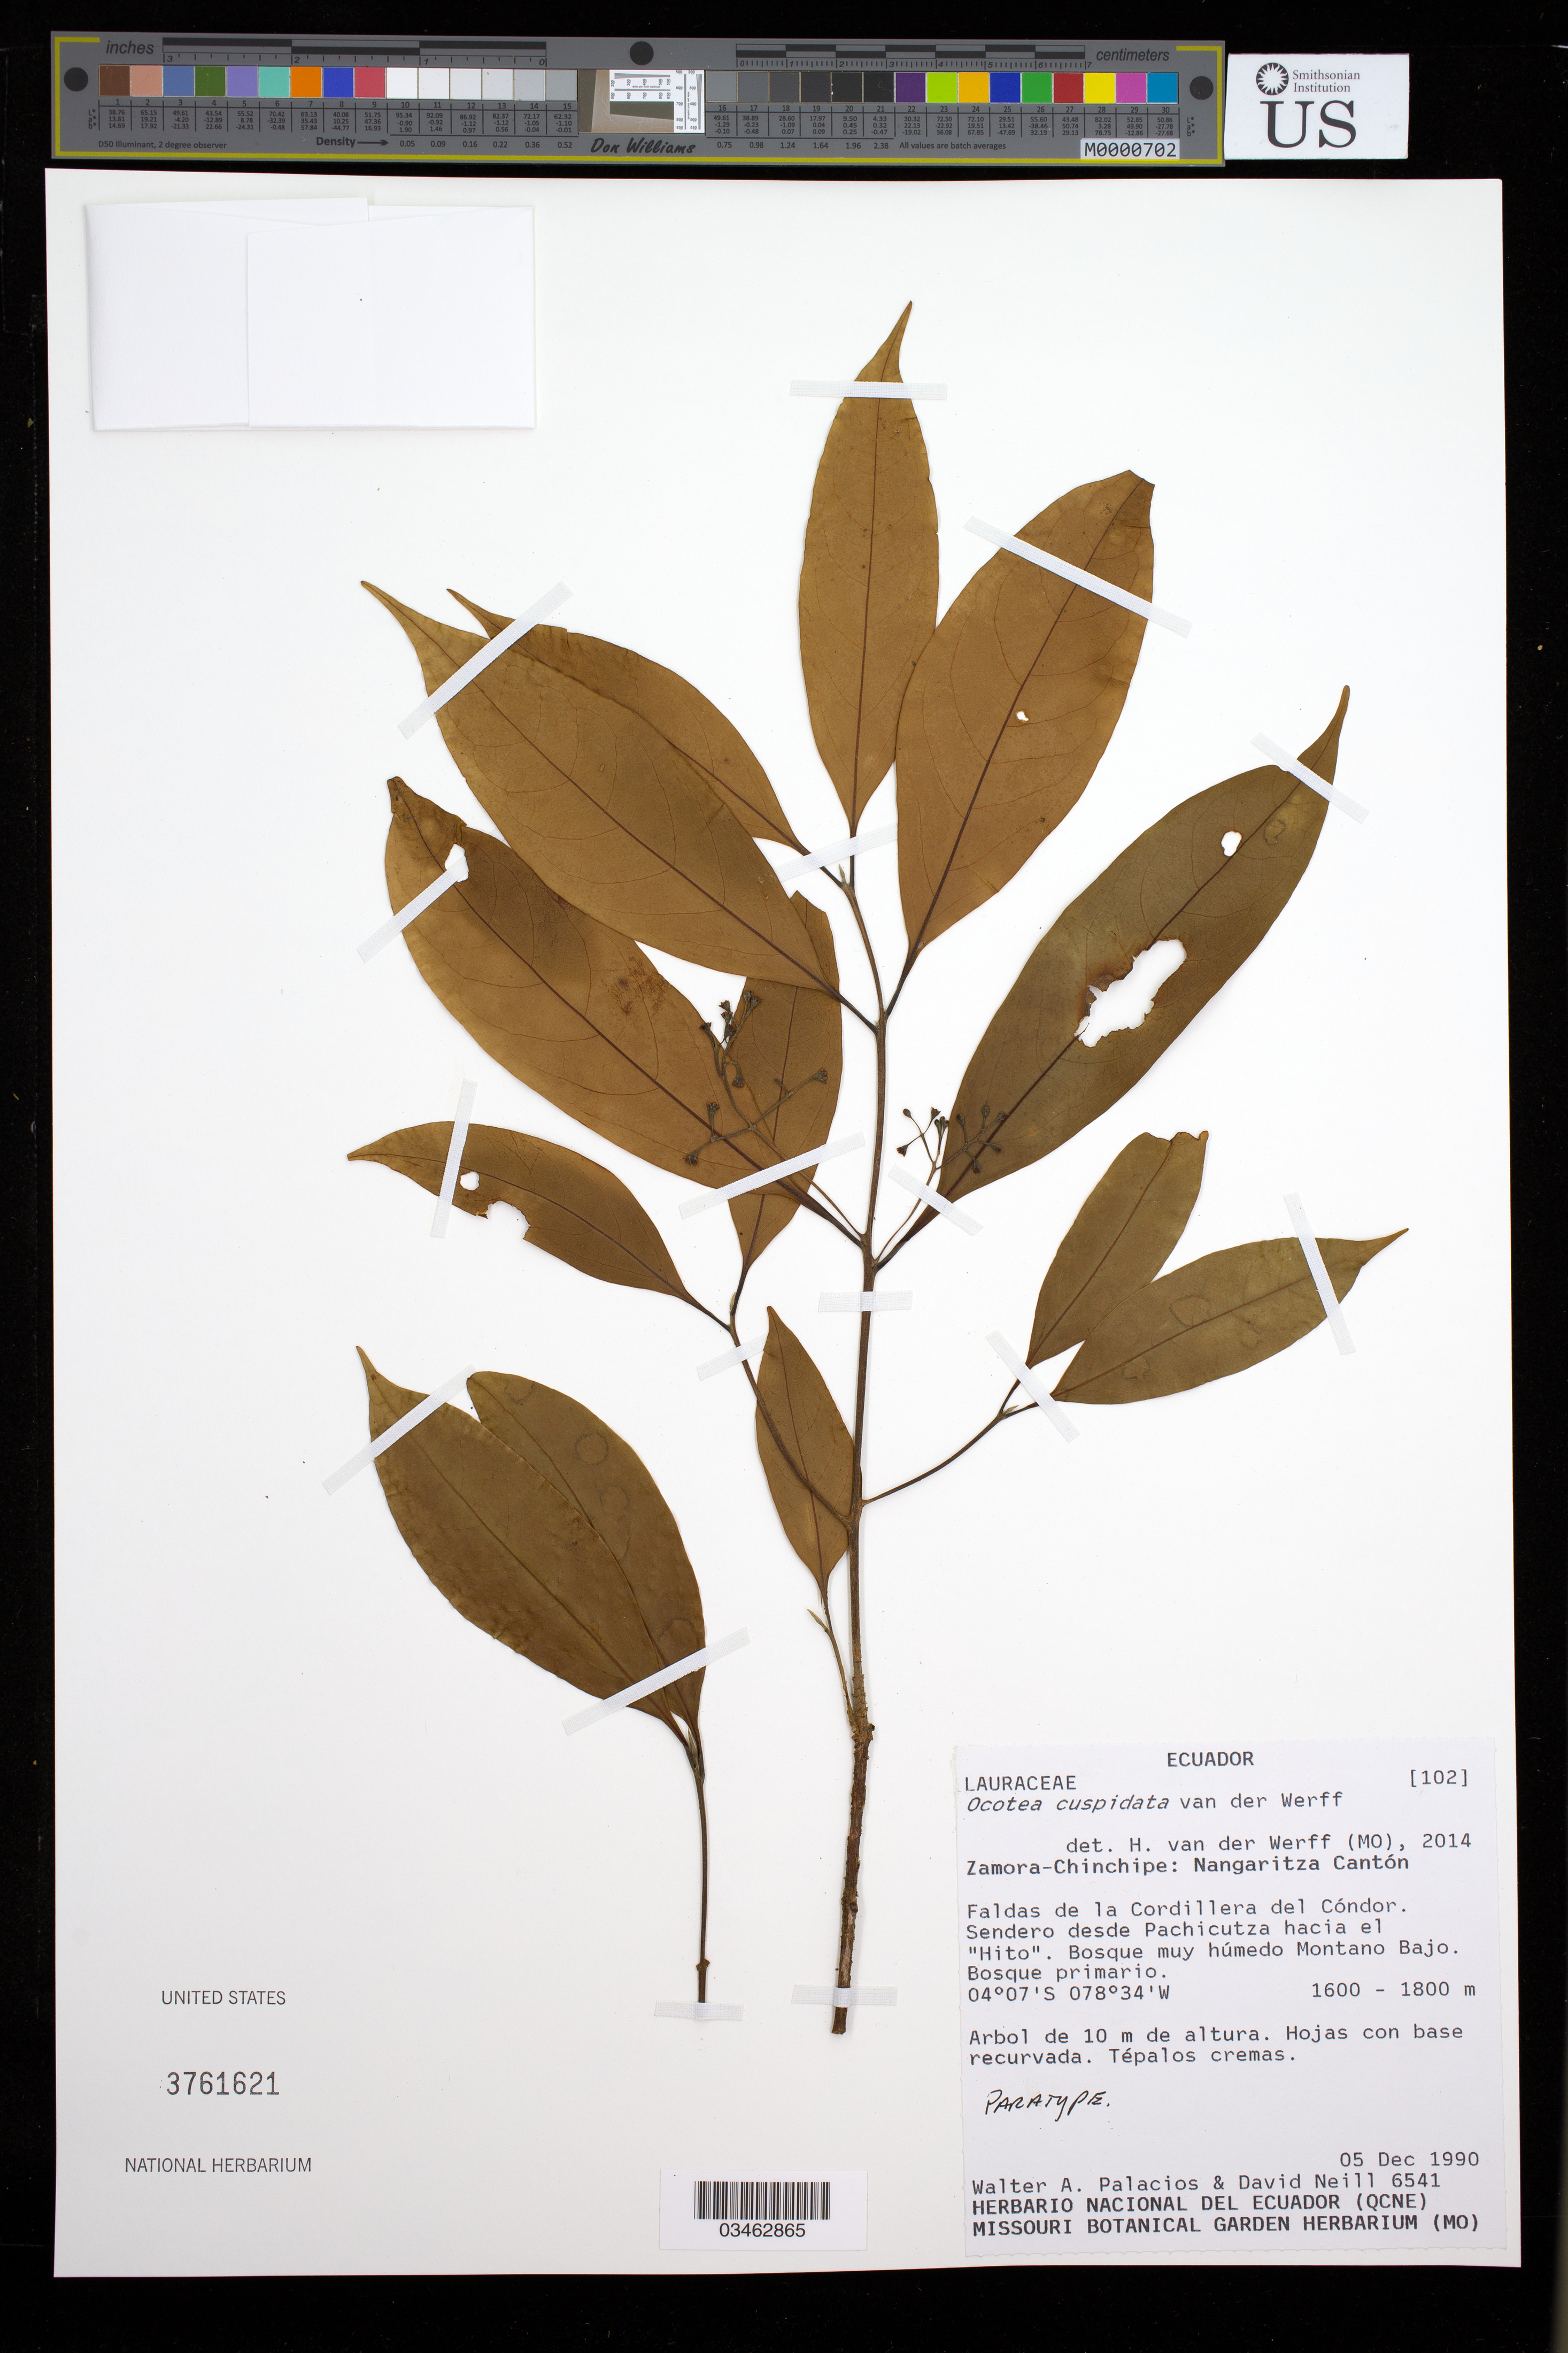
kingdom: Plantae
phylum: Tracheophyta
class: Magnoliopsida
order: Laurales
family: Lauraceae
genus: Ocotea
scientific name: Ocotea cuspidata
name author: van der Werff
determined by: van der Werff, H. H.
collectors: W. Palacios & D. Neill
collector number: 6541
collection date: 1990-12-05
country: Ecuador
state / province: Zamora-Chinchipe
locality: Nangaritza Canton. Faldas de la Cordillera del Cóndor. Sendero desde Pachicutza hacia el "Hito".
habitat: Bosque muy humedo Montano Bajo. Bosque primario.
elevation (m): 1600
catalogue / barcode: US 3761621